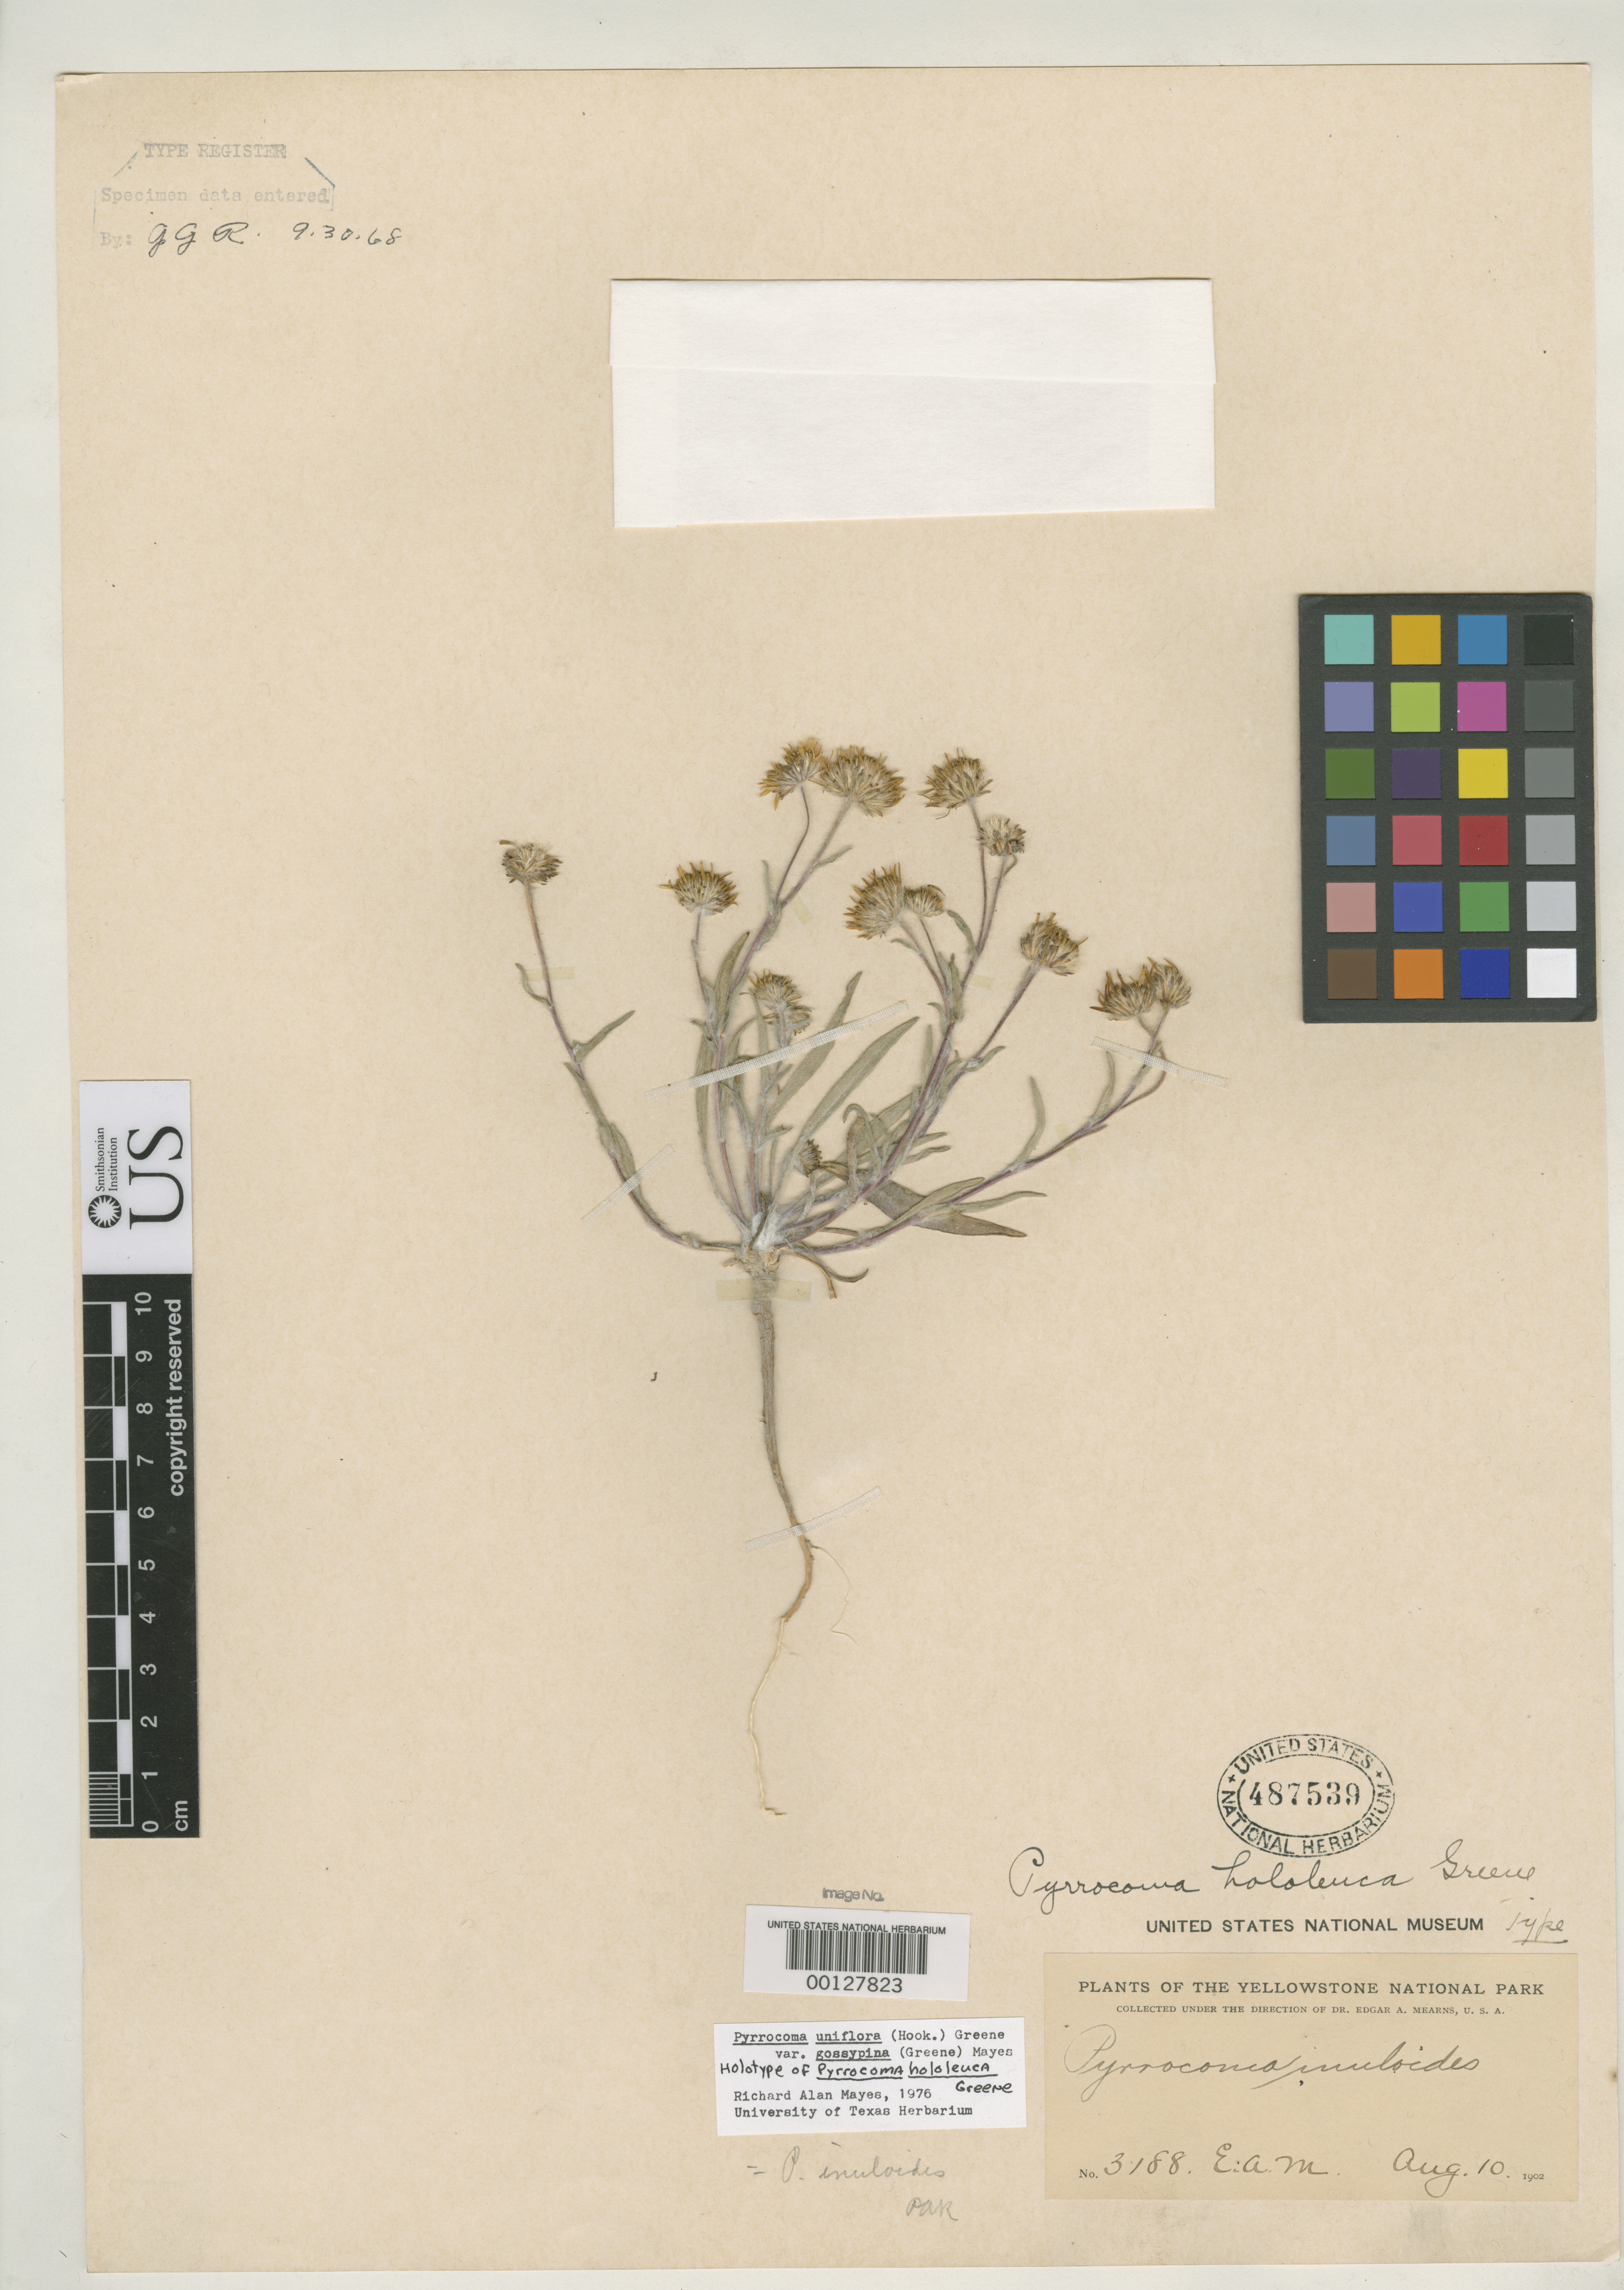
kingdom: Plantae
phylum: Tracheophyta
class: Magnoliopsida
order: Asterales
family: Asteraceae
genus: Pyrrocoma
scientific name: Pyrrocoma hololeuca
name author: Greene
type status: Syntype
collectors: E. A. Mearns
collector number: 3188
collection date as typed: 10 Aug 1902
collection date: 1902-08-10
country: United States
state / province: Wyoming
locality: Yellowstone National Park.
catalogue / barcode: US 487539